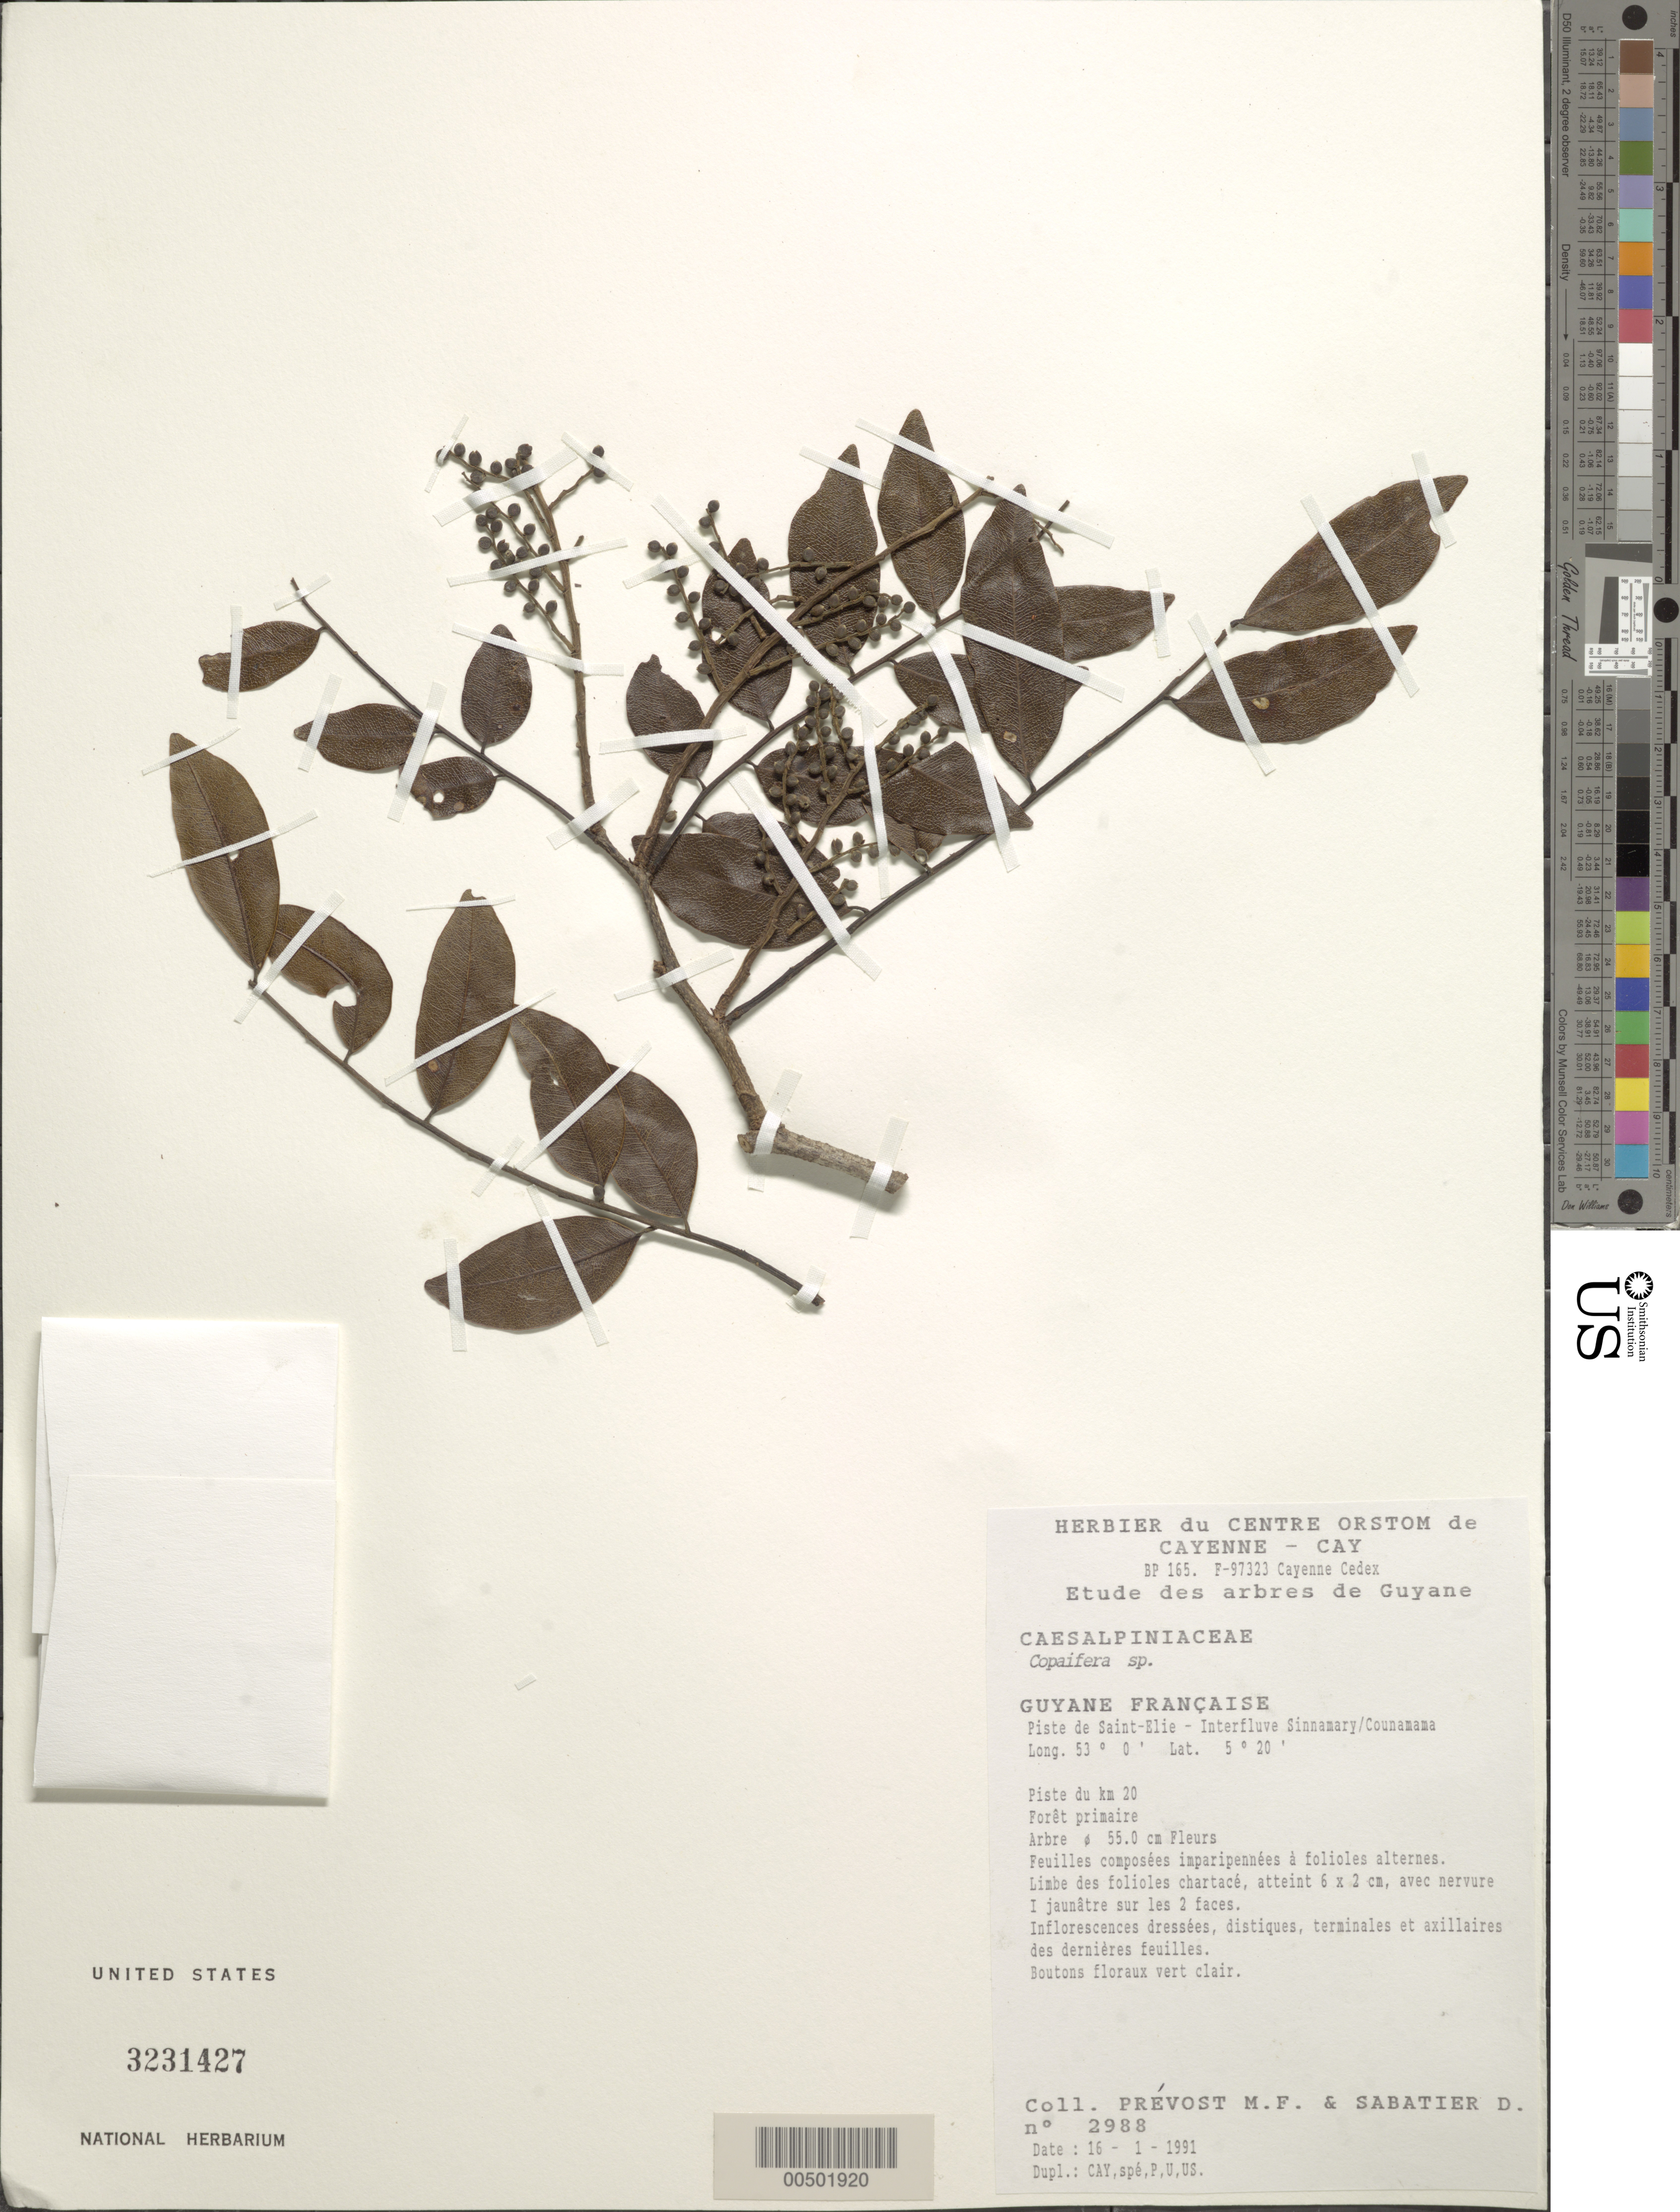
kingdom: Plantae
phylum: Tracheophyta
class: Magnoliopsida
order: Fabales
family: Fabaceae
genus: Copaifera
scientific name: Copaifera sp.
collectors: M.-F. Prévost & D. Sabatier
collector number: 2988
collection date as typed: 16 Jan 1991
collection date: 1991-01-16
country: French Guiana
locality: Piste de saint-elie - interfluve sinnamary / counamama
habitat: Foret primaire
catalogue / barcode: US 3231427